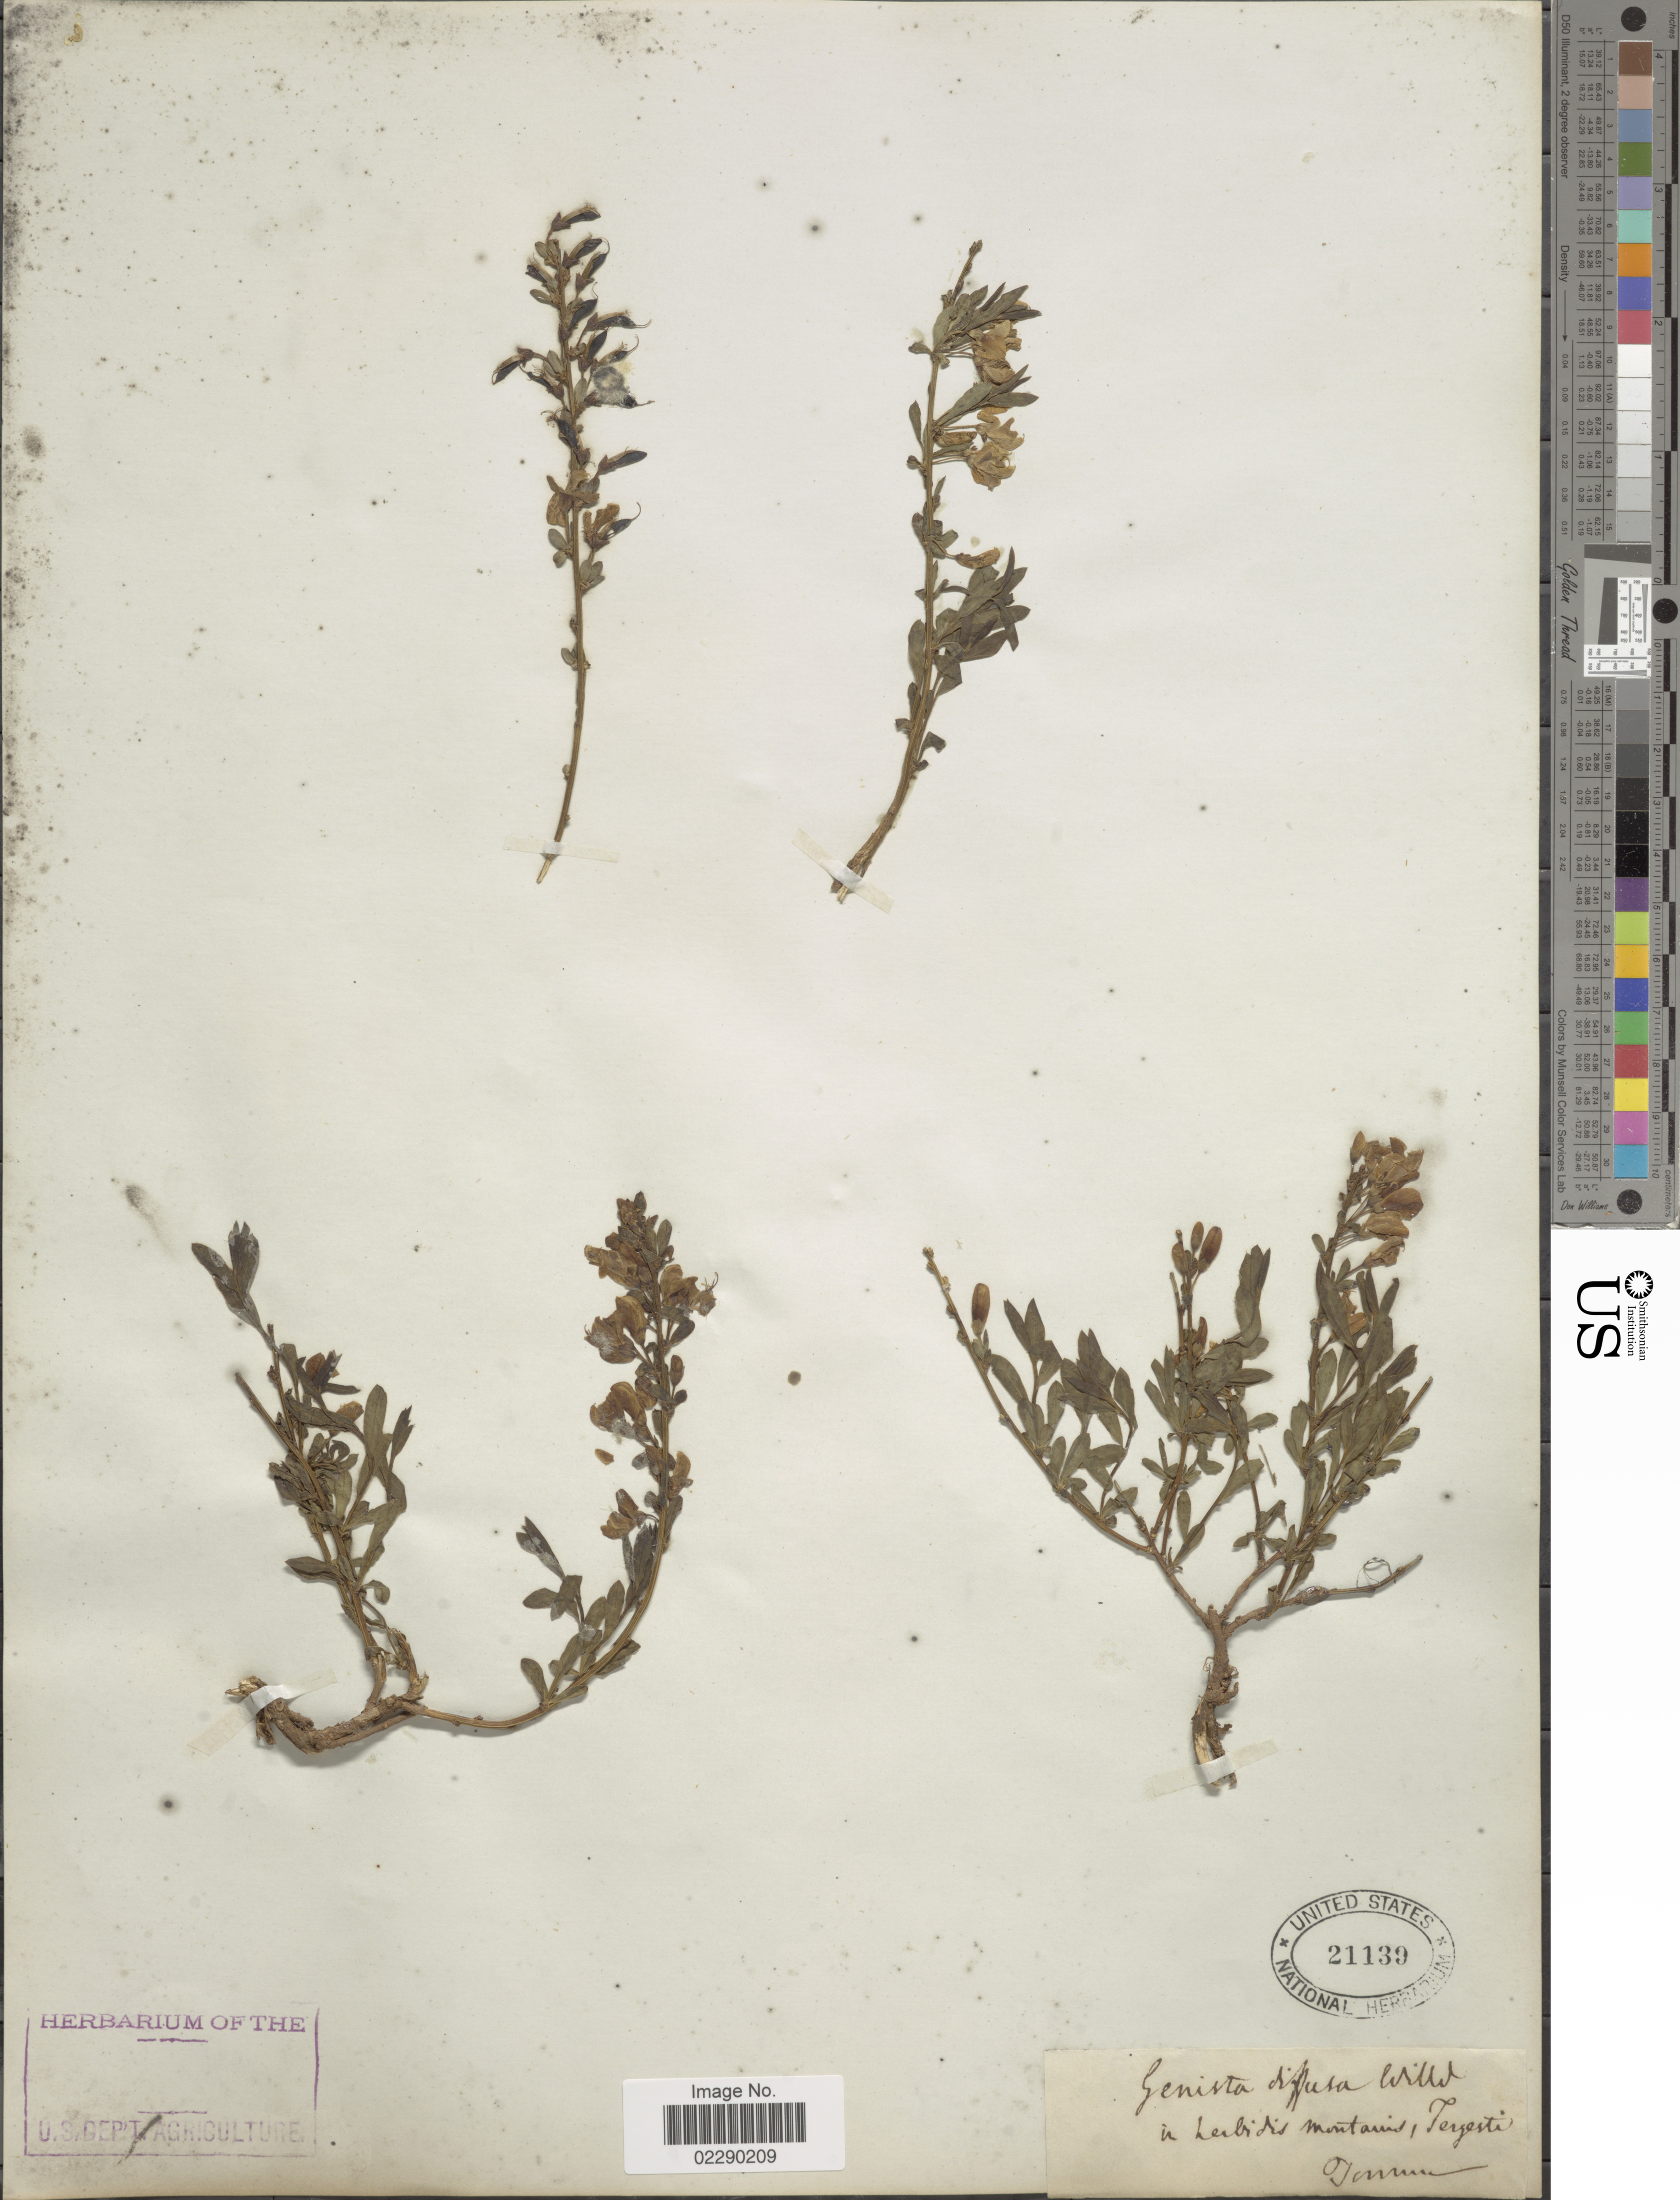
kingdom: Plantae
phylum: Tracheophyta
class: Magnoliopsida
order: Fabales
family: Fabaceae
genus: Cytisus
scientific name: Cytisus decumbens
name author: (Durande) Spach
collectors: Tommasini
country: Italy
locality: Tergesti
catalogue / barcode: US 21139